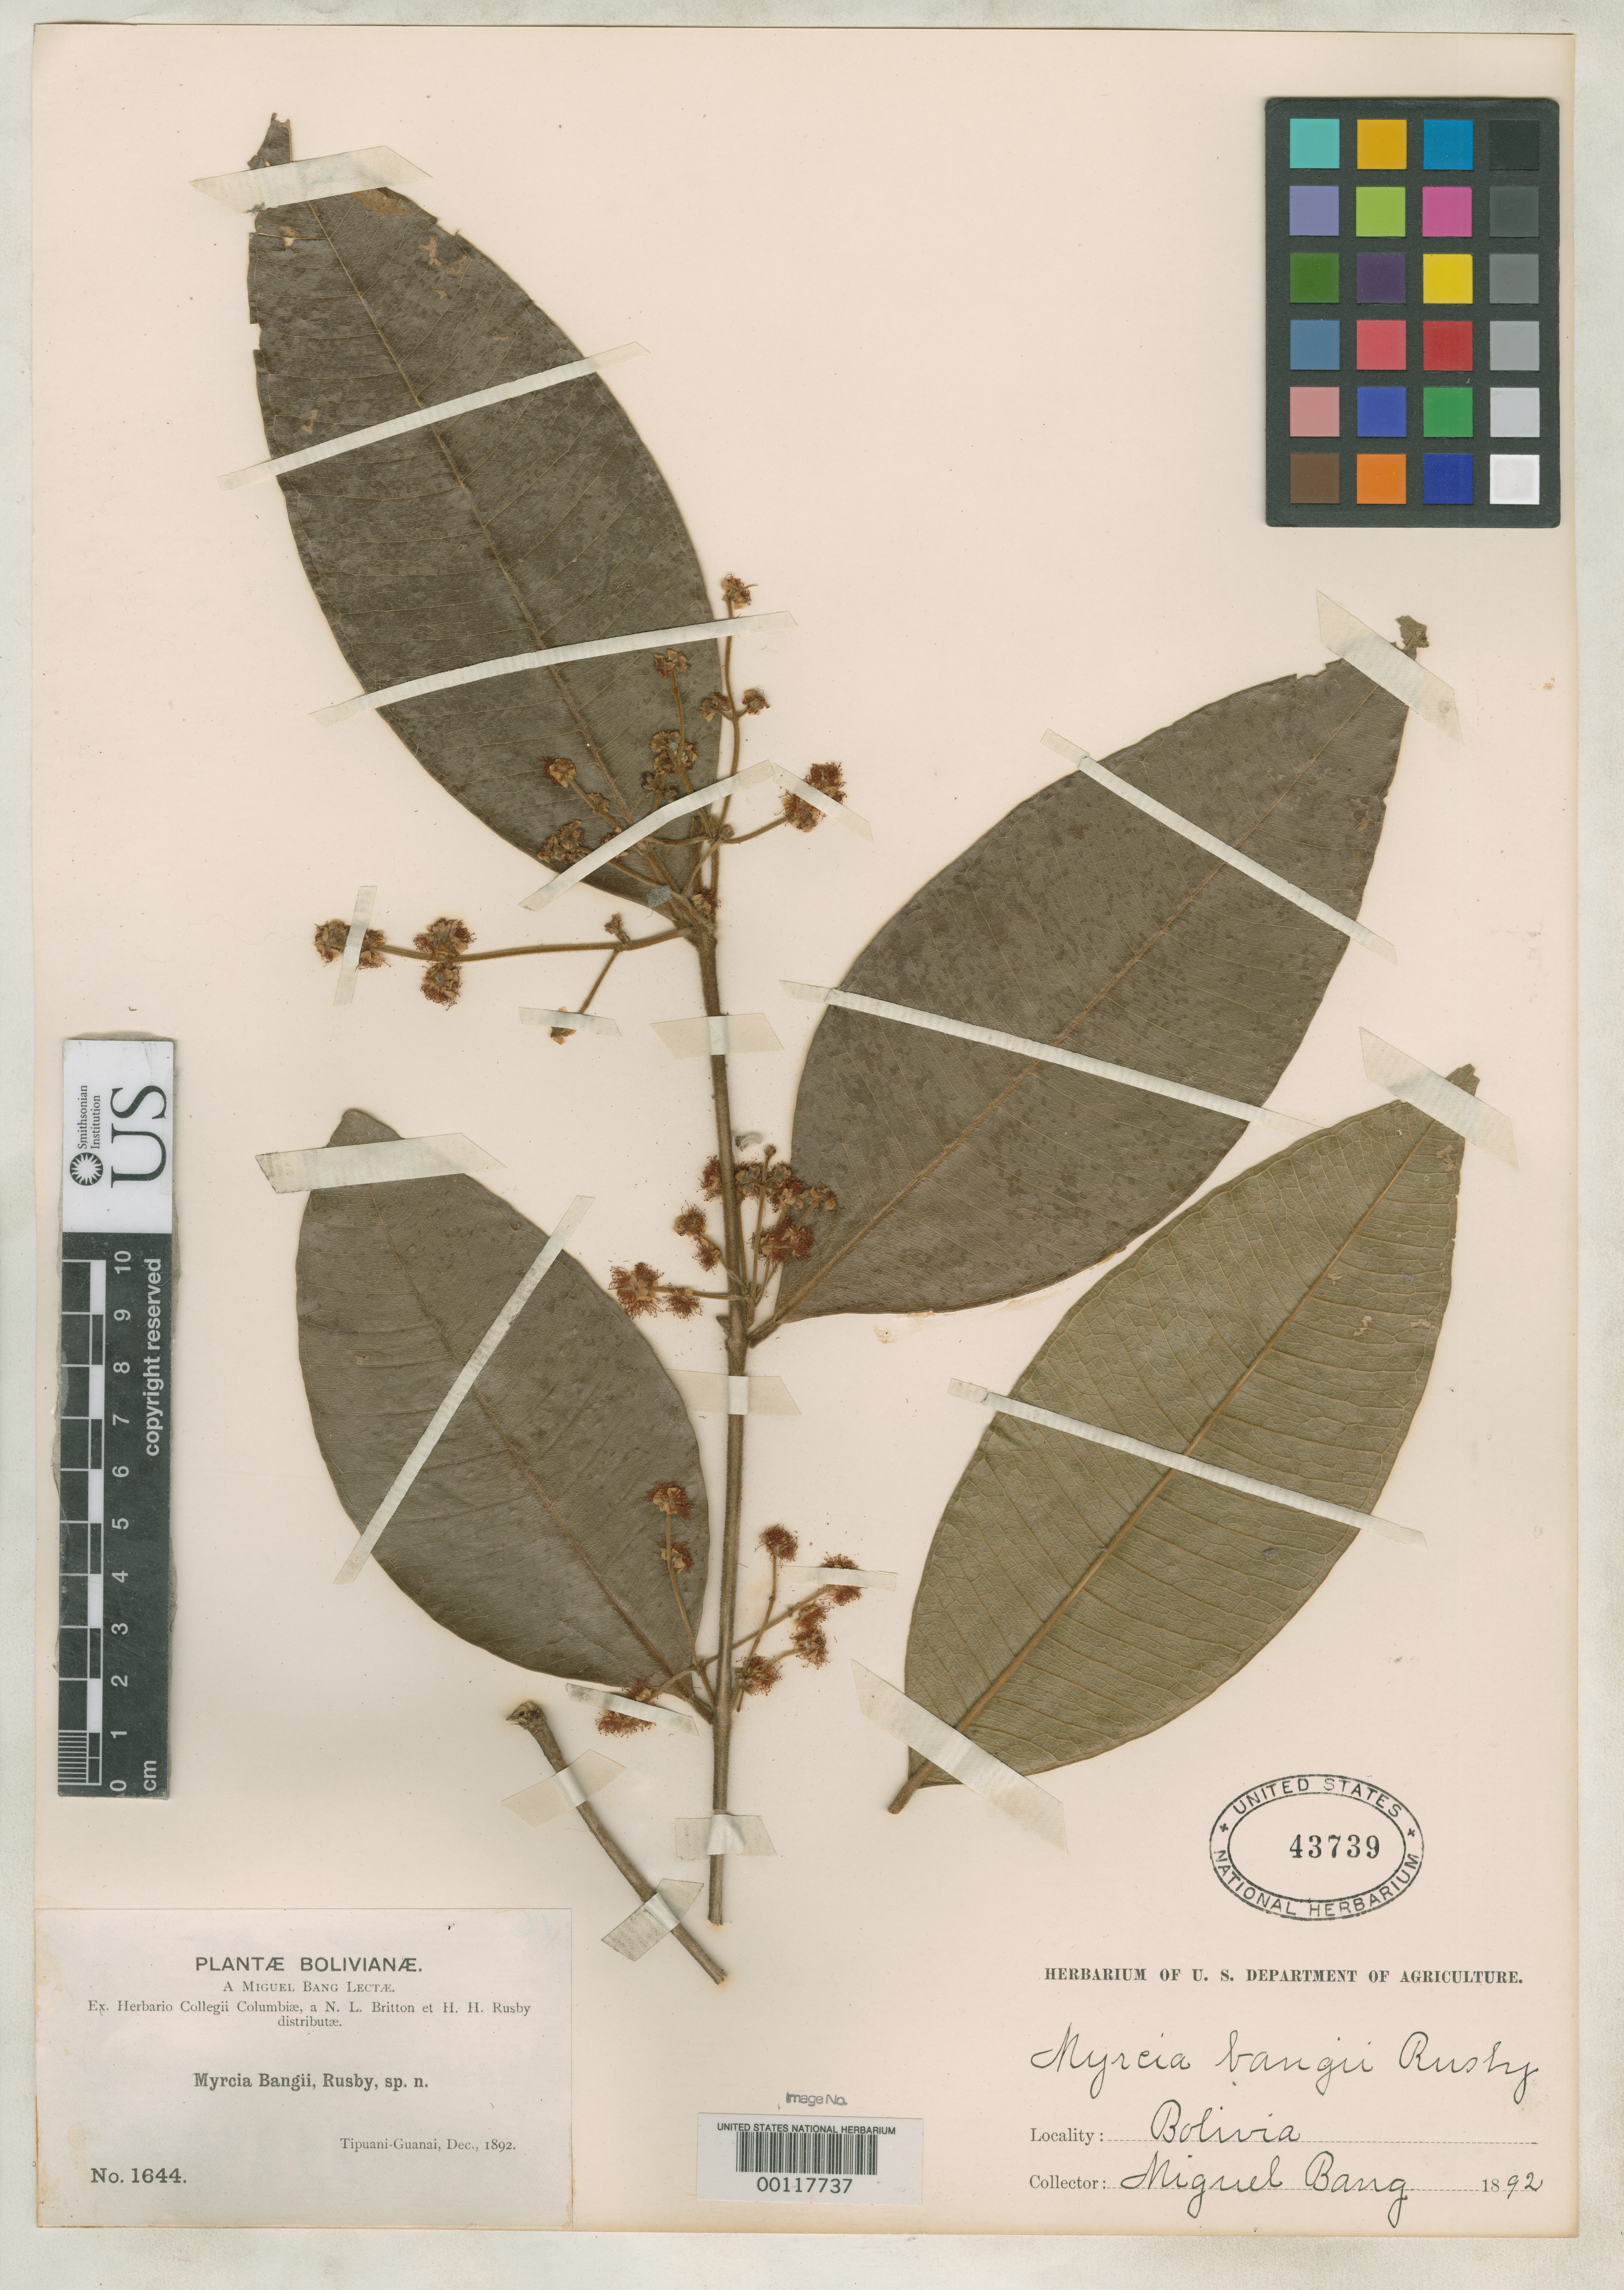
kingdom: Plantae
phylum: Tracheophyta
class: Magnoliopsida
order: Myrtales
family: Myrtaceae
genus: Myrcia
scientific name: Myrcia bangii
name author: Rusby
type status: Isotype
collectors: M. Bang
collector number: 1644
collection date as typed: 1892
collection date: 1892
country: Bolivia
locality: Between Tipuani and Guanai.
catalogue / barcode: US 43739